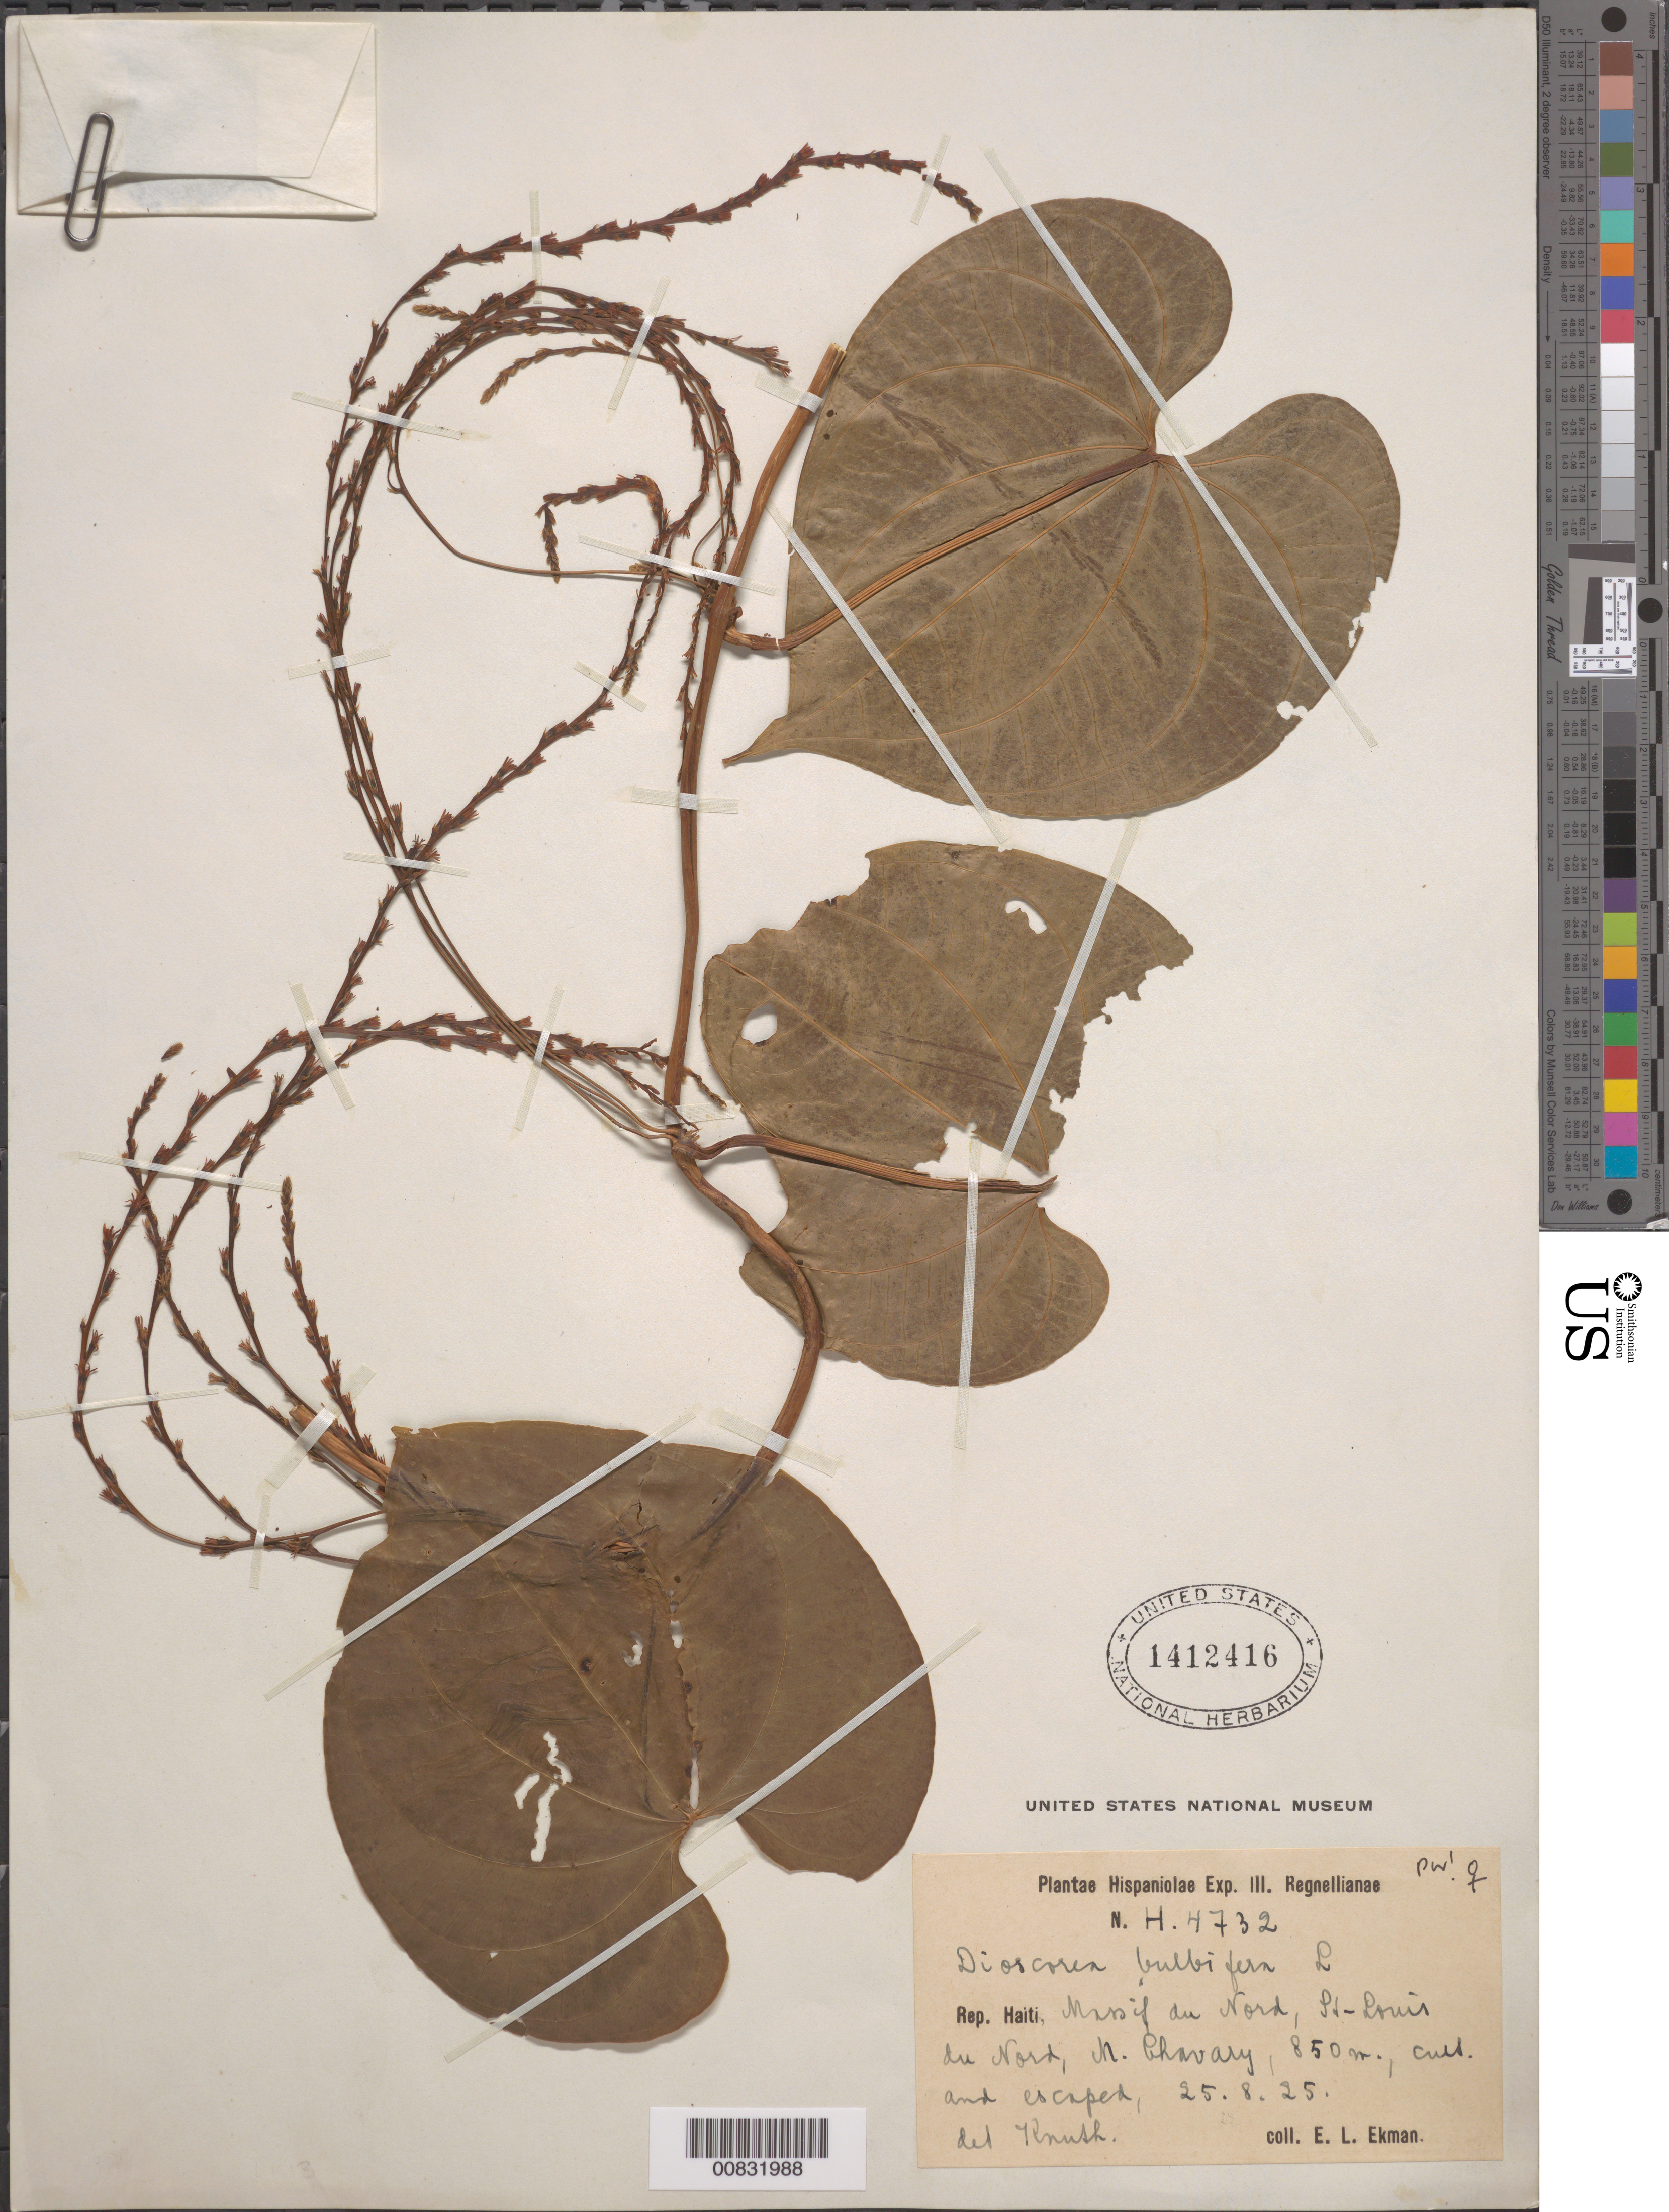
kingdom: Plantae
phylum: Tracheophyta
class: Liliopsida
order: Dioscoreales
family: Dioscoreaceae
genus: Dioscorea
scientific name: Dioscorea bulbifera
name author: L.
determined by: Knuth, R. G. P.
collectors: E. L. Ekman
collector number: H 4732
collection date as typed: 25 Aug 1925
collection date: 1925-08-25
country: Haiti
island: Hispaniola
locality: Massif du Nord, St-Louis du Nord, M. Chavary.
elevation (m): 850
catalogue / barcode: US 1412416